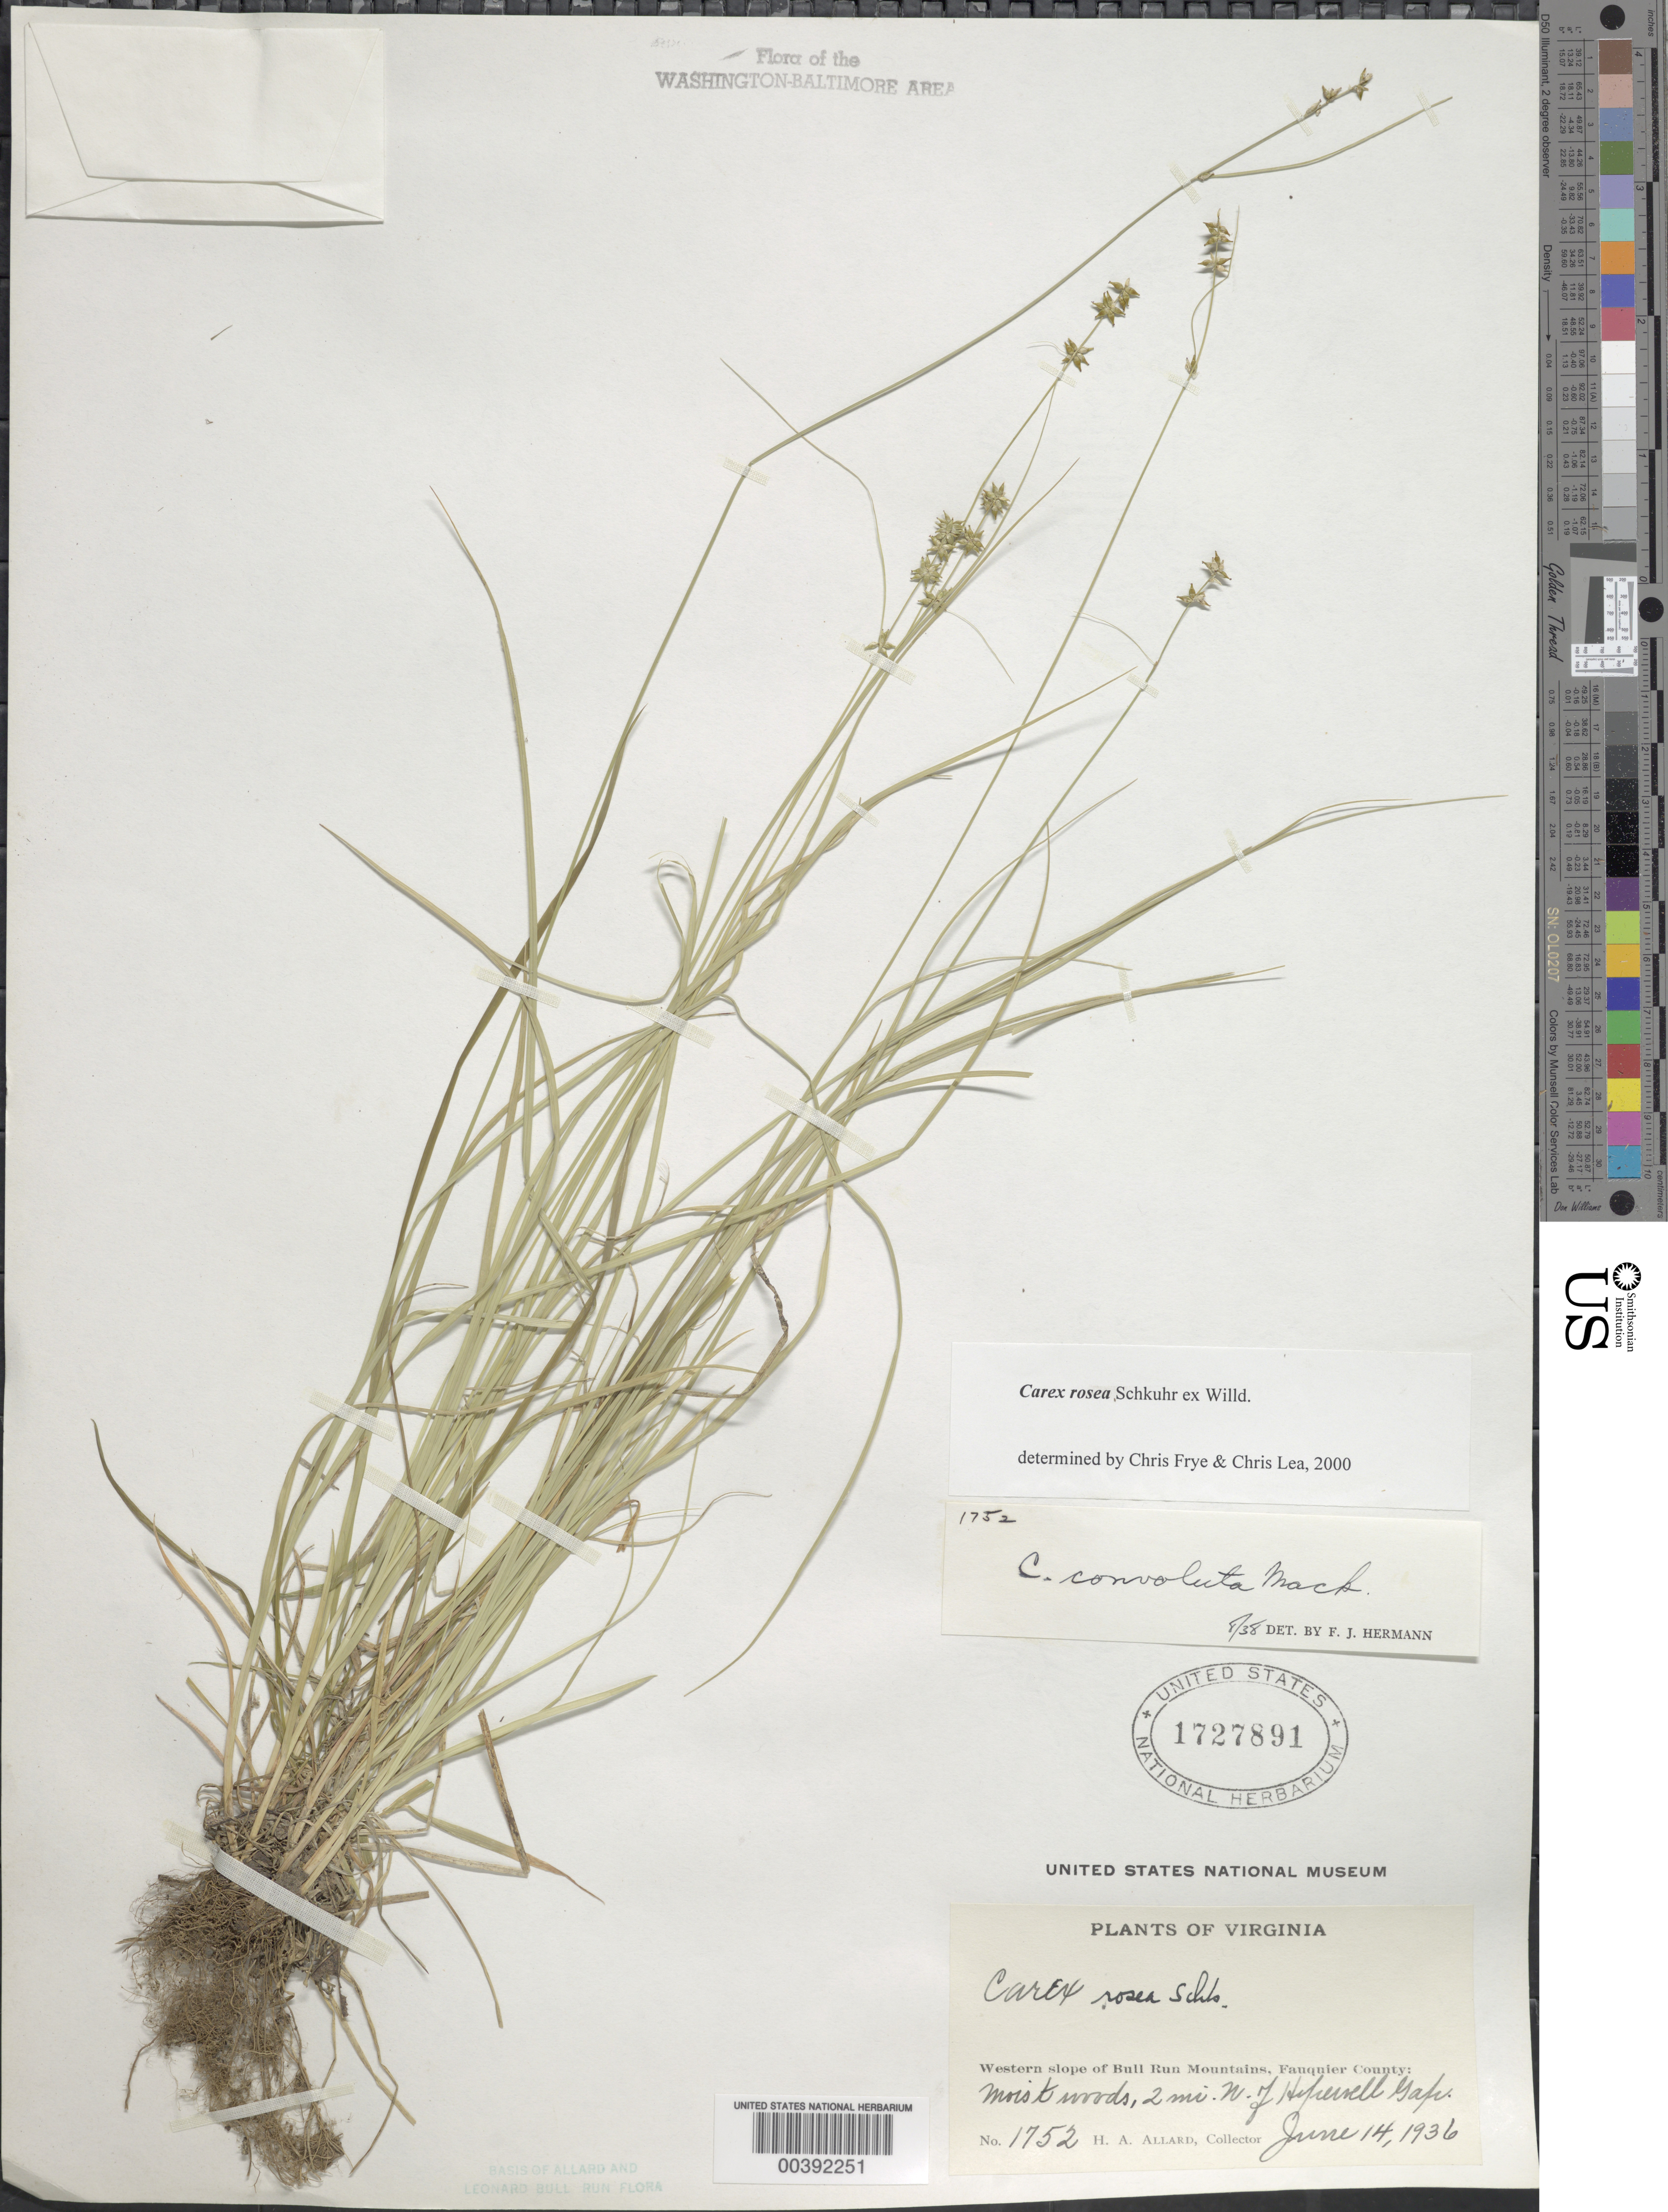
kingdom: Plantae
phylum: Tracheophyta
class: Liliopsida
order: Poales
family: Cyperaceae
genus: Carex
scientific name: Carex rosea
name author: Willd.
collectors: H. A. Allard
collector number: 1752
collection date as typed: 14 Jun 1936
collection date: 1936-06-14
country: United States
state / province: Virginia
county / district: Fauquier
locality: North of Hopewell Gap Bull Run Mts.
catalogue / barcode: US 1727891